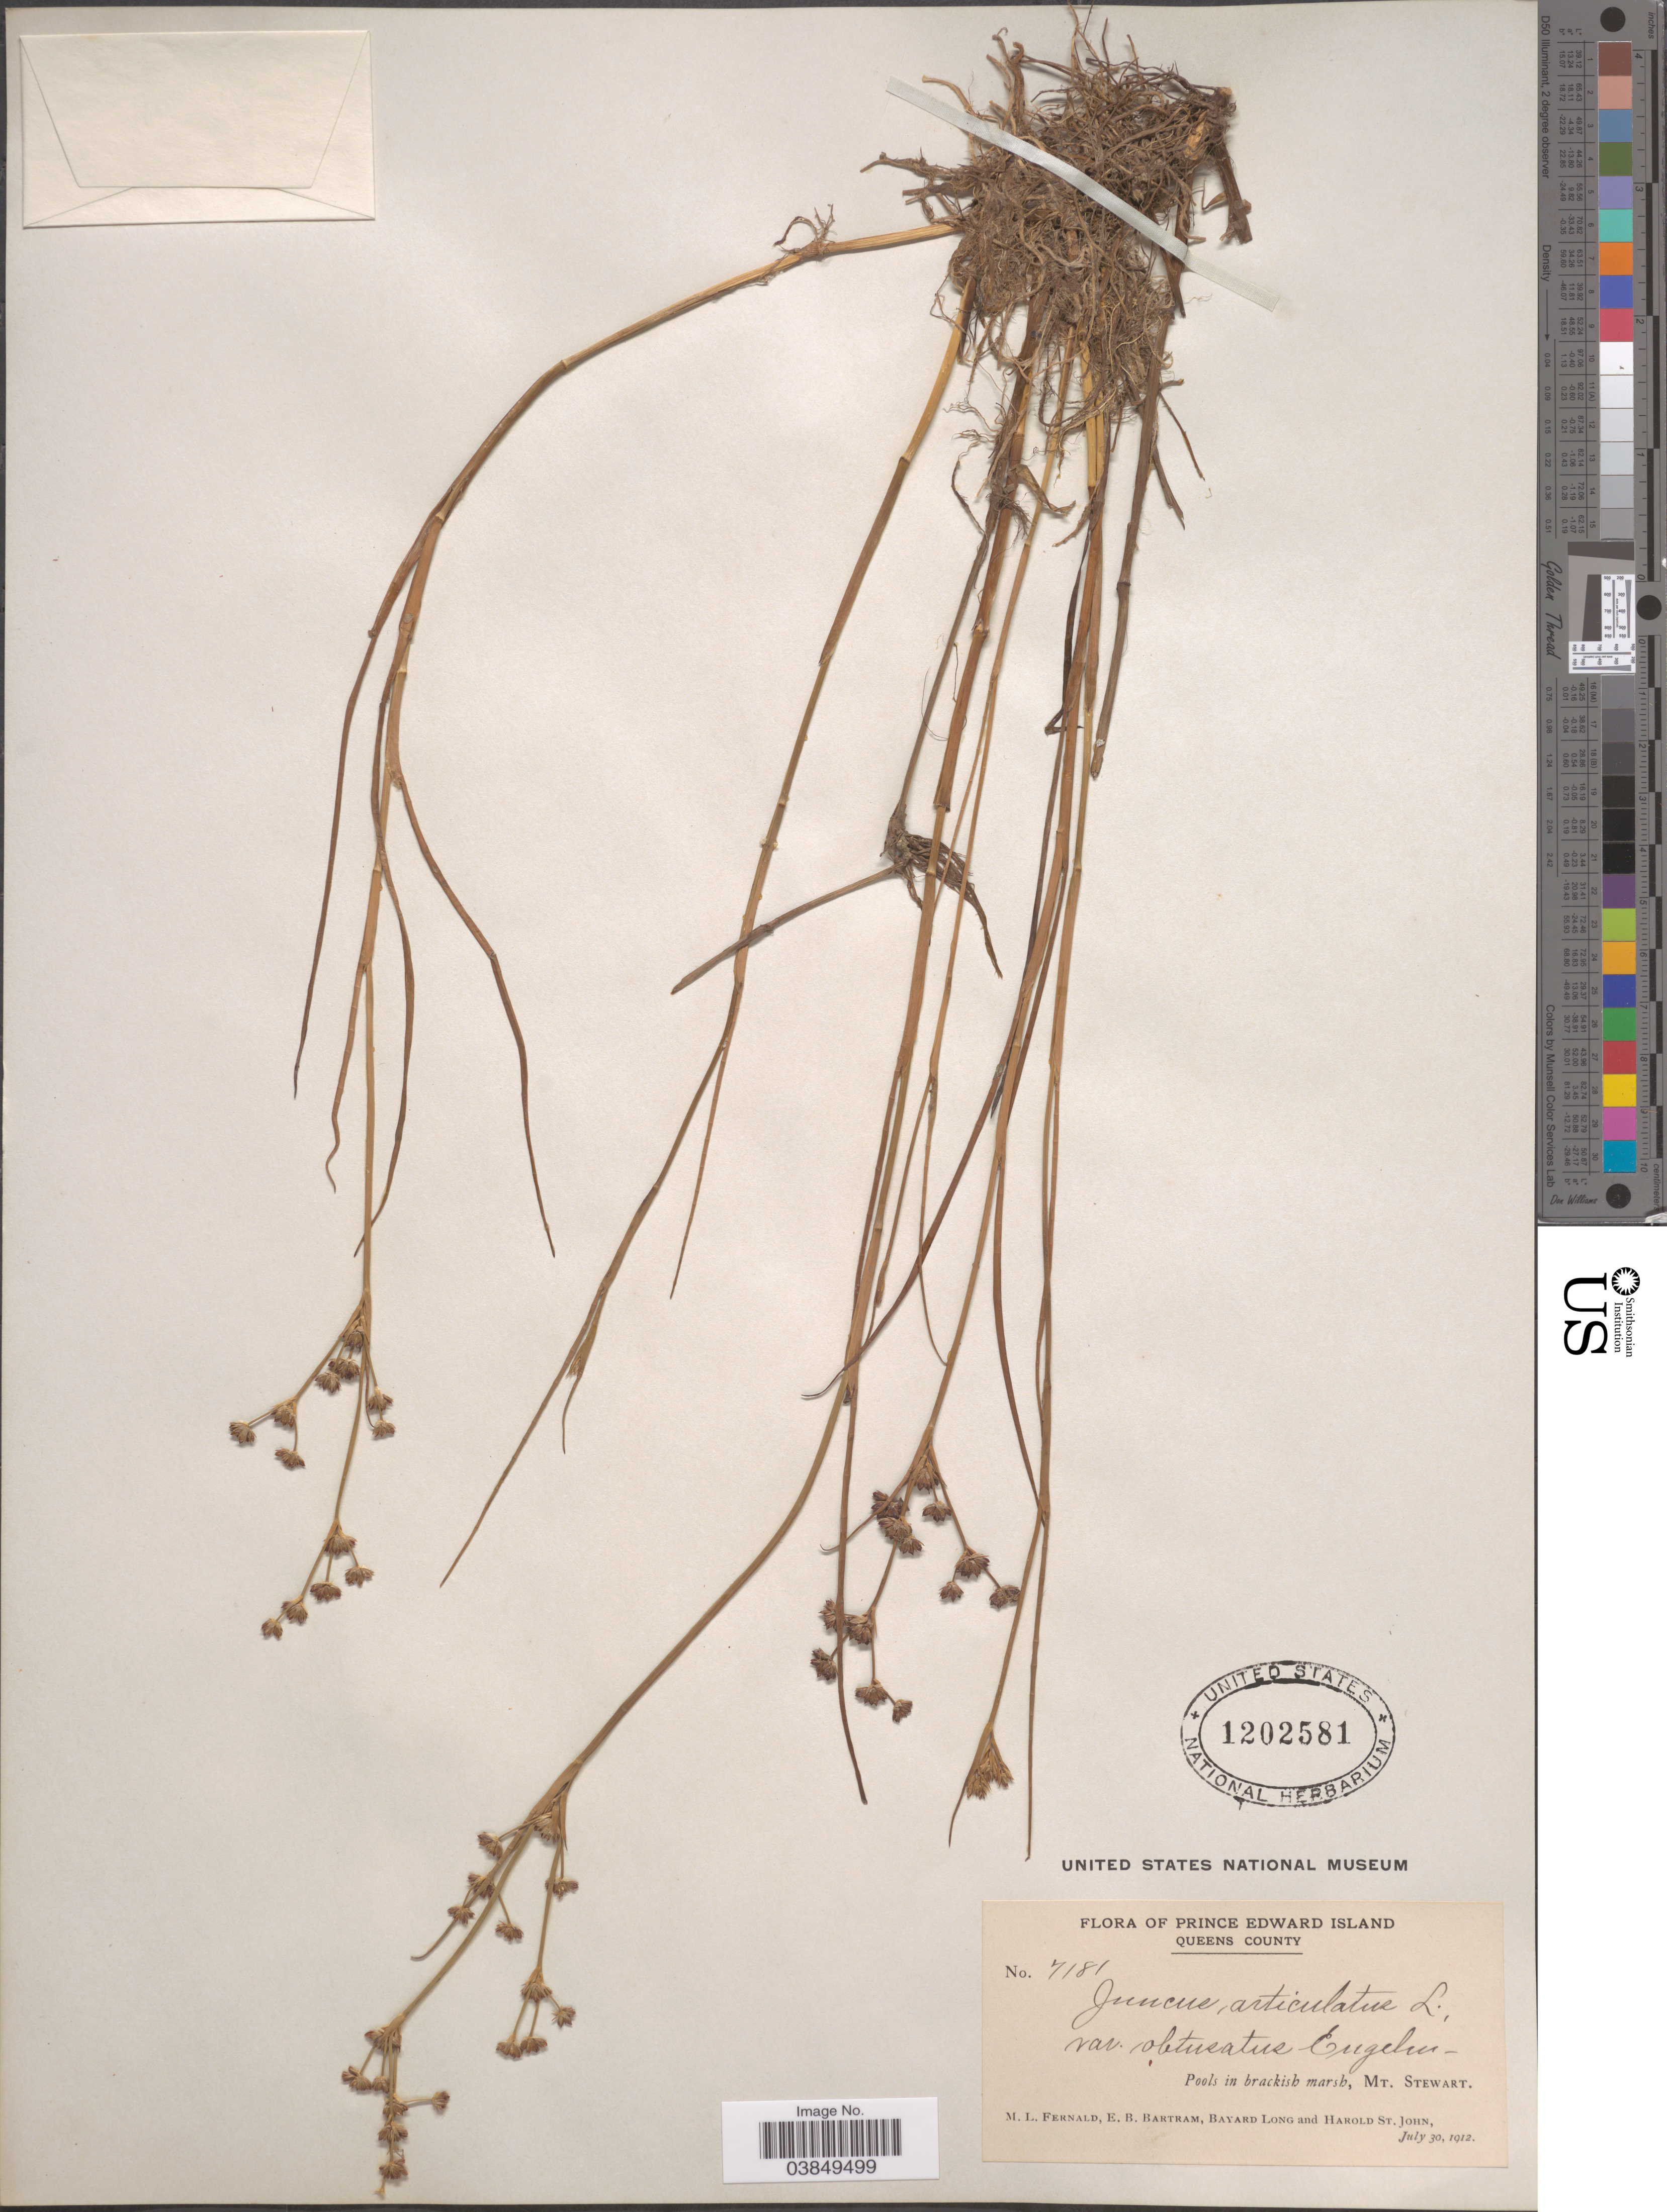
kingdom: Plantae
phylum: Tracheophyta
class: Liliopsida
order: Poales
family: Juncaceae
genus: Juncus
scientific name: Juncus articulatus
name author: L.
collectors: M. L. Fernald, E. B. Bartram, B. Long & H. St. John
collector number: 7181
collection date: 1912-07-30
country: Canada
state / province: Prince Edward Island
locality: Queens County. Mt. Stewart.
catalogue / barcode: US 1202581